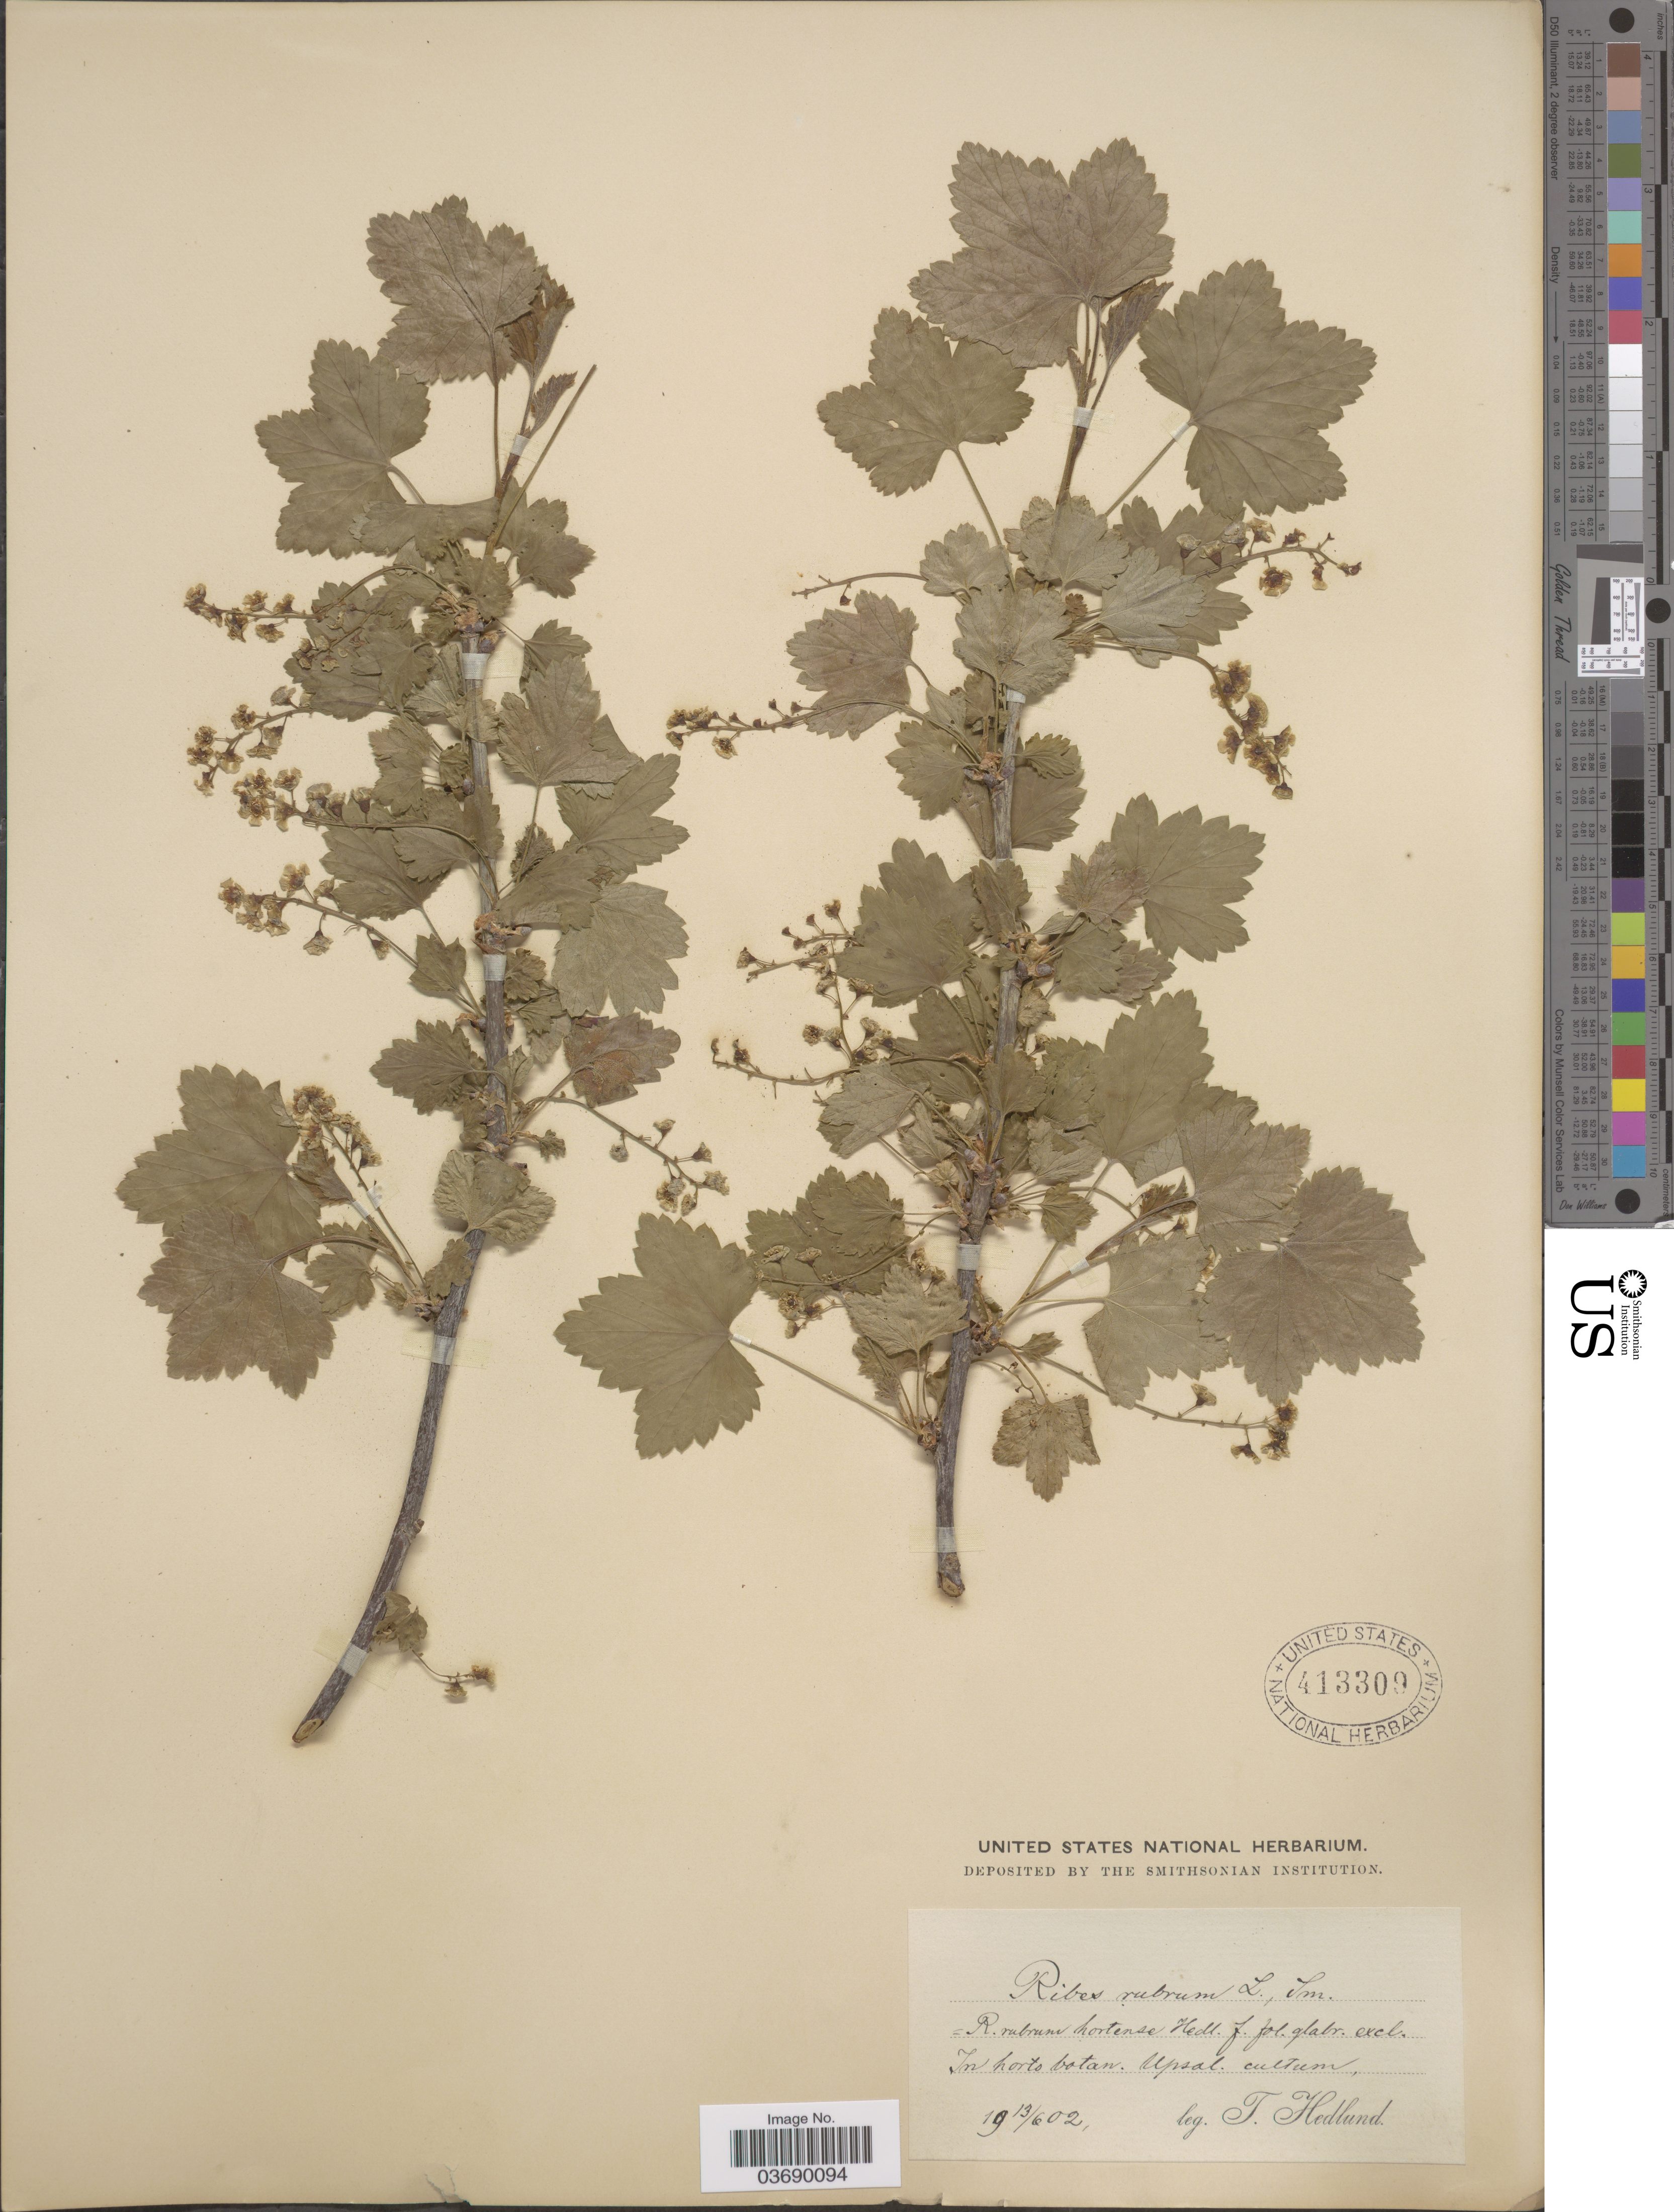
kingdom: Plantae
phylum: Tracheophyta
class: Magnoliopsida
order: Saxifragales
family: Grossulariaceae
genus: Ribes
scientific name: Ribes sp.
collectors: T. Hedlund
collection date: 1902-06-13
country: Sweden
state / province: Uppsala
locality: In horto botan. Upsal.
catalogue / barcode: US 413309